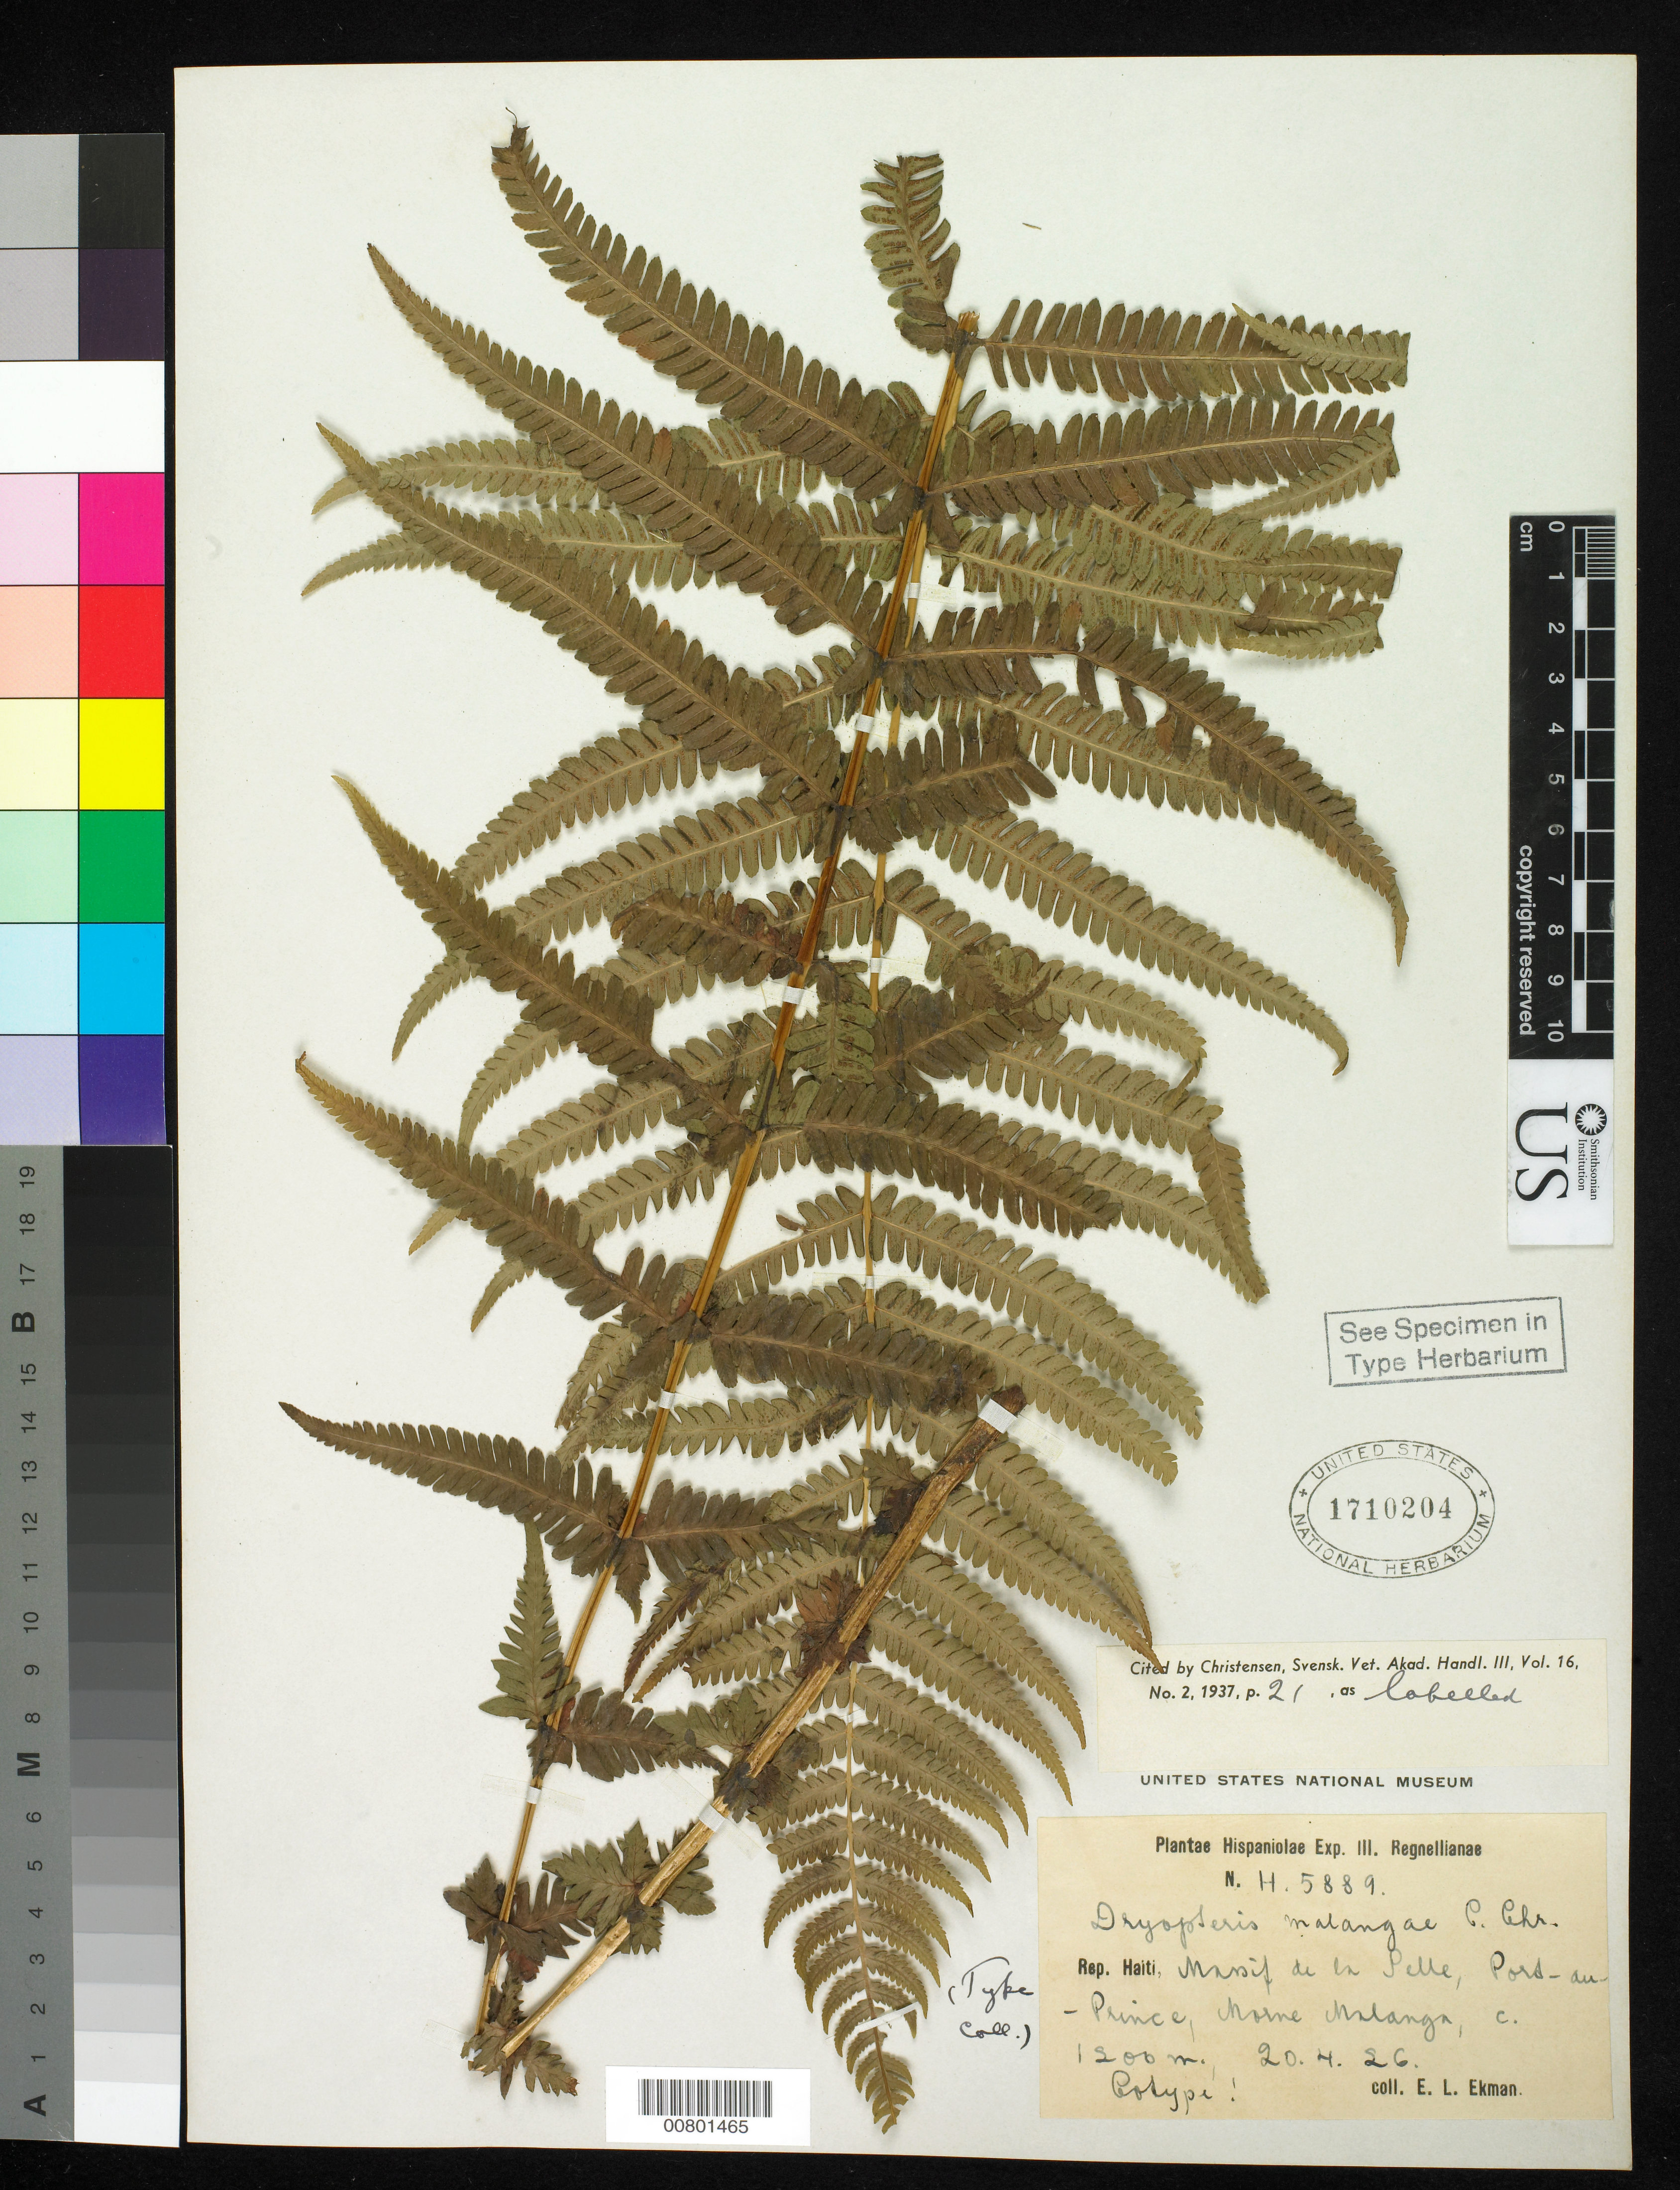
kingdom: Plantae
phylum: Tracheophyta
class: Polypodiopsida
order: Polypodiales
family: Dryopteridaceae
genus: Dryopteris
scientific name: Dryopteris malangae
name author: C. Chr.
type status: Isotype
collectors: E. L. Ekman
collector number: H5889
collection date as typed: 20 Apr 1926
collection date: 1926-04-20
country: Haiti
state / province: Ouest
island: Hispaniola Island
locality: Gran Crete-a-Piquants, M. Malanga.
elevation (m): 1200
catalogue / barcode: US 1710204